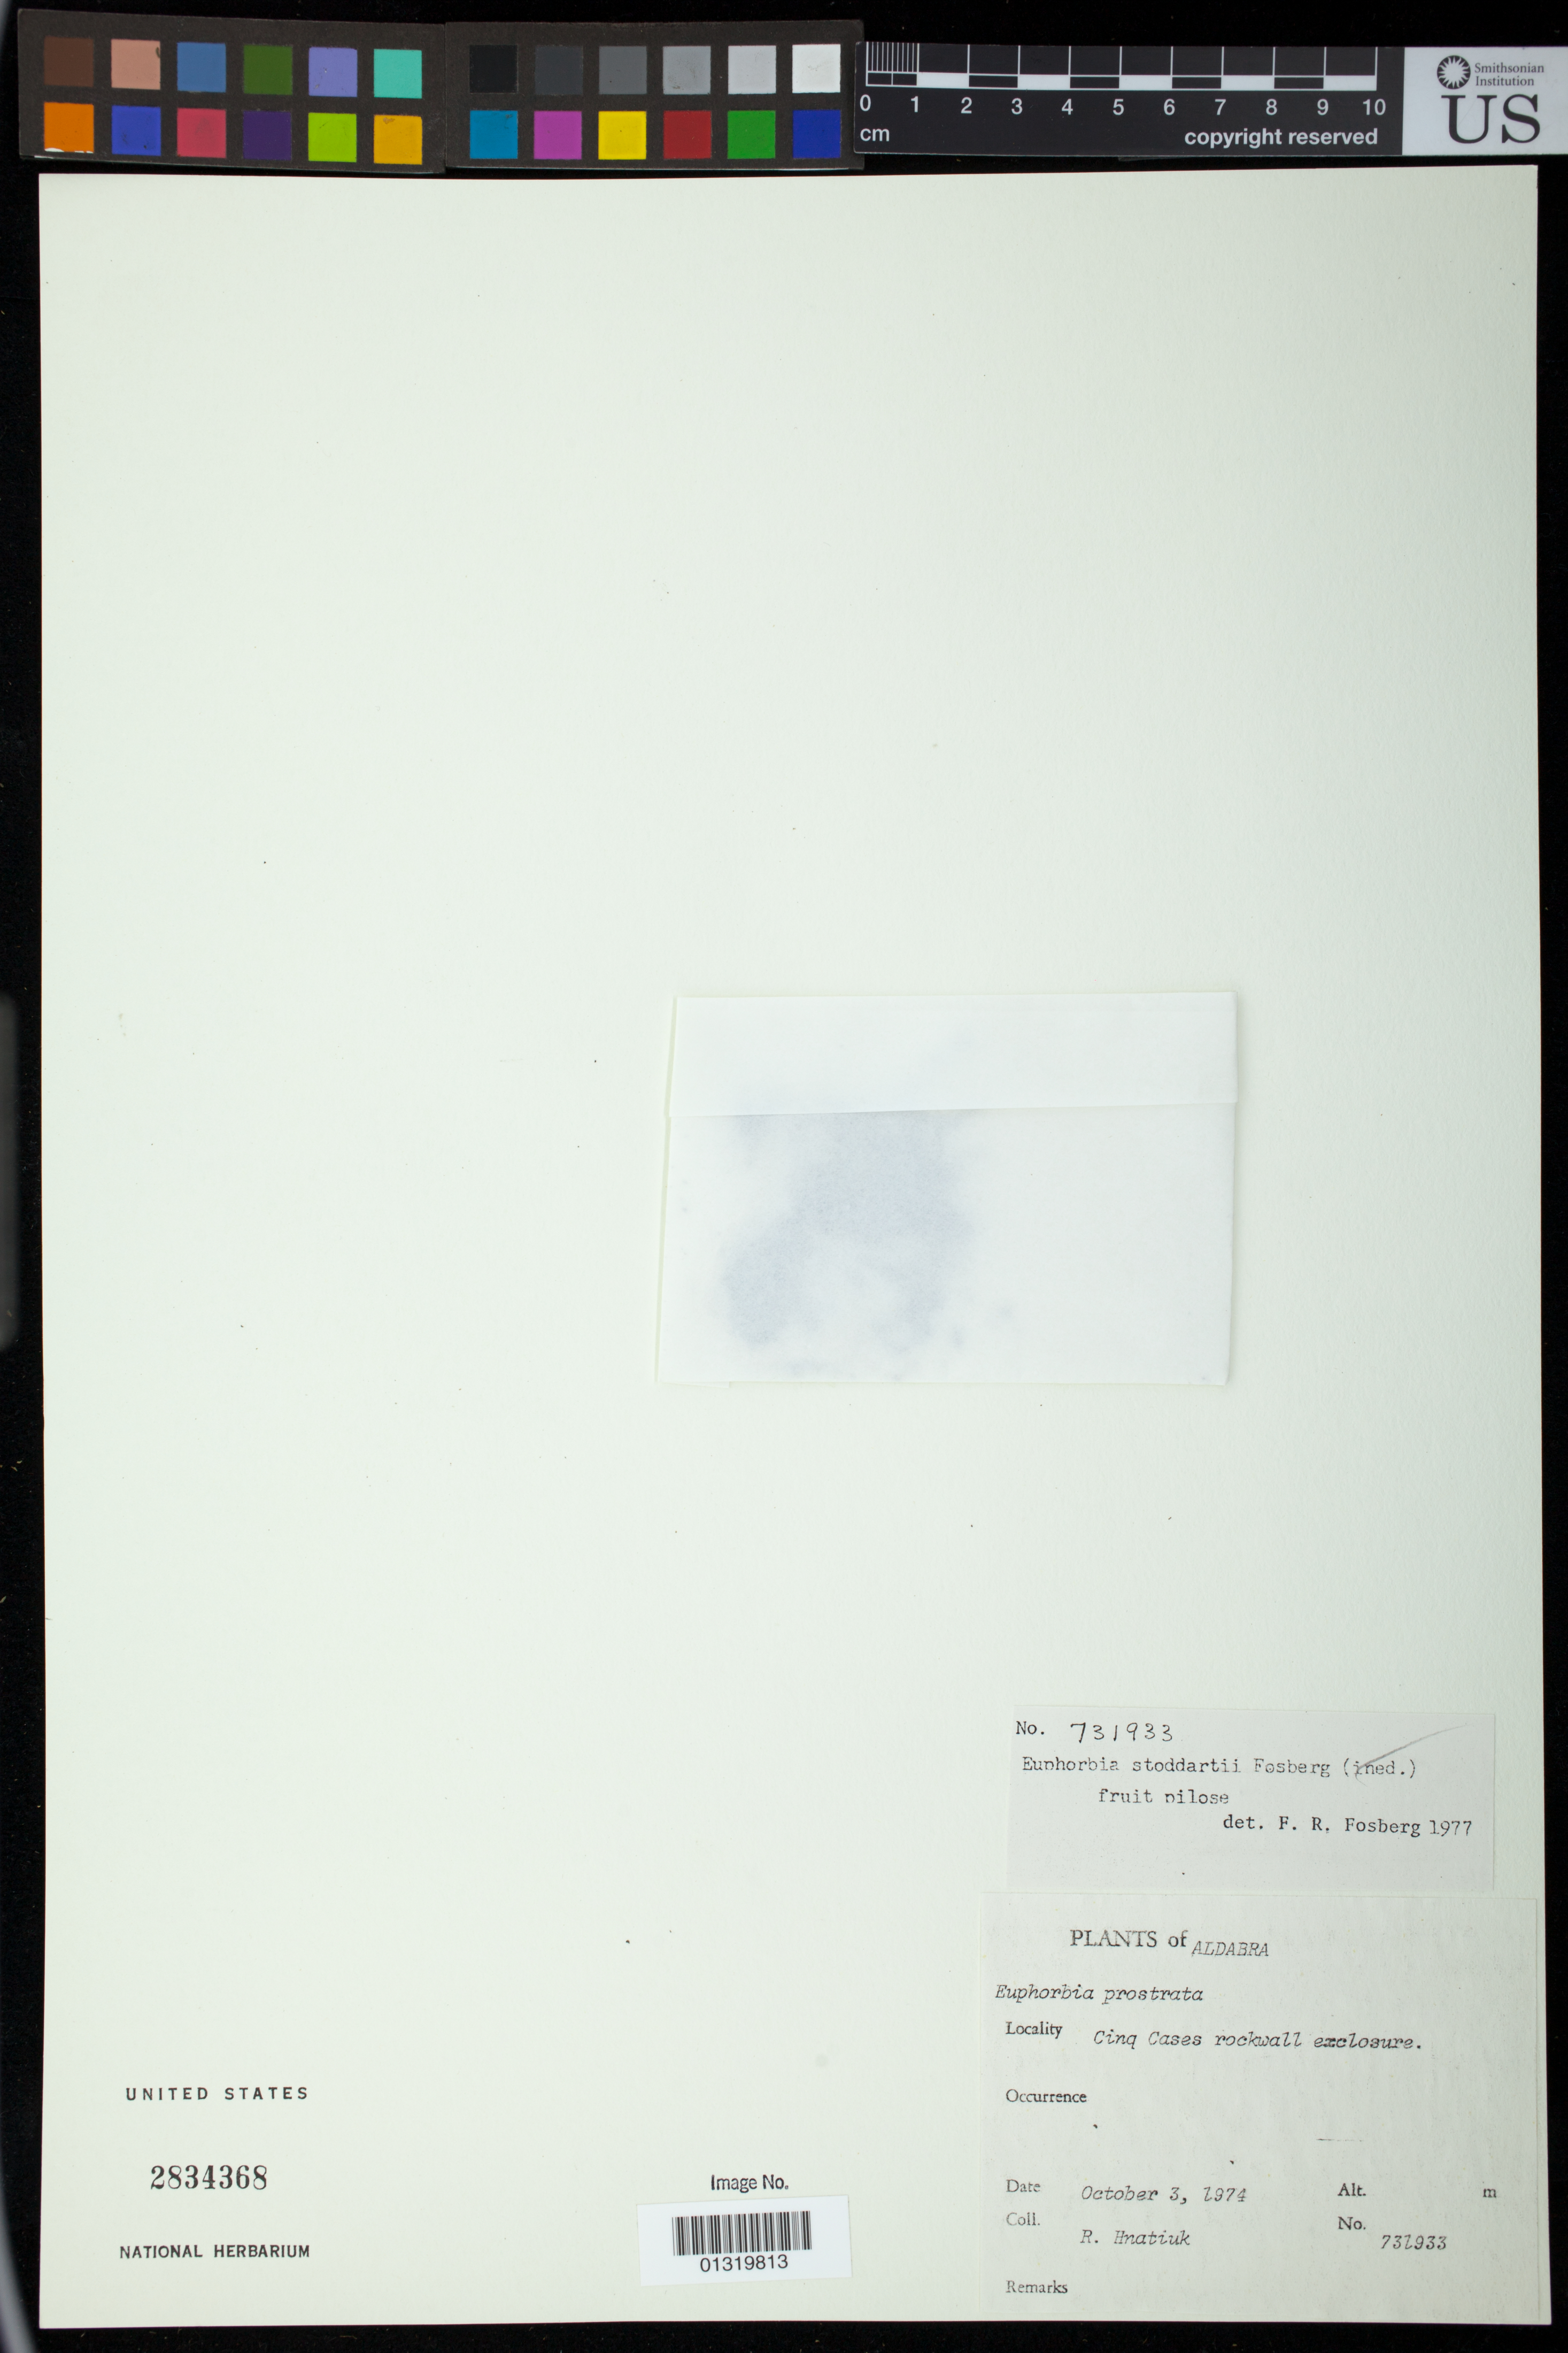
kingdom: Plantae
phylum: Tracheophyta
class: Magnoliopsida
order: Malpighiales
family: Euphorbiaceae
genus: Euphorbia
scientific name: Euphorbia stoddartii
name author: Fosberg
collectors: R. Hnatiuk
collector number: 731933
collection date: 1974-10-03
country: Seychelles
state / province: Aldabra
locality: Cinq Cases rockwall exclosure.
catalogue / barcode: US 2834368